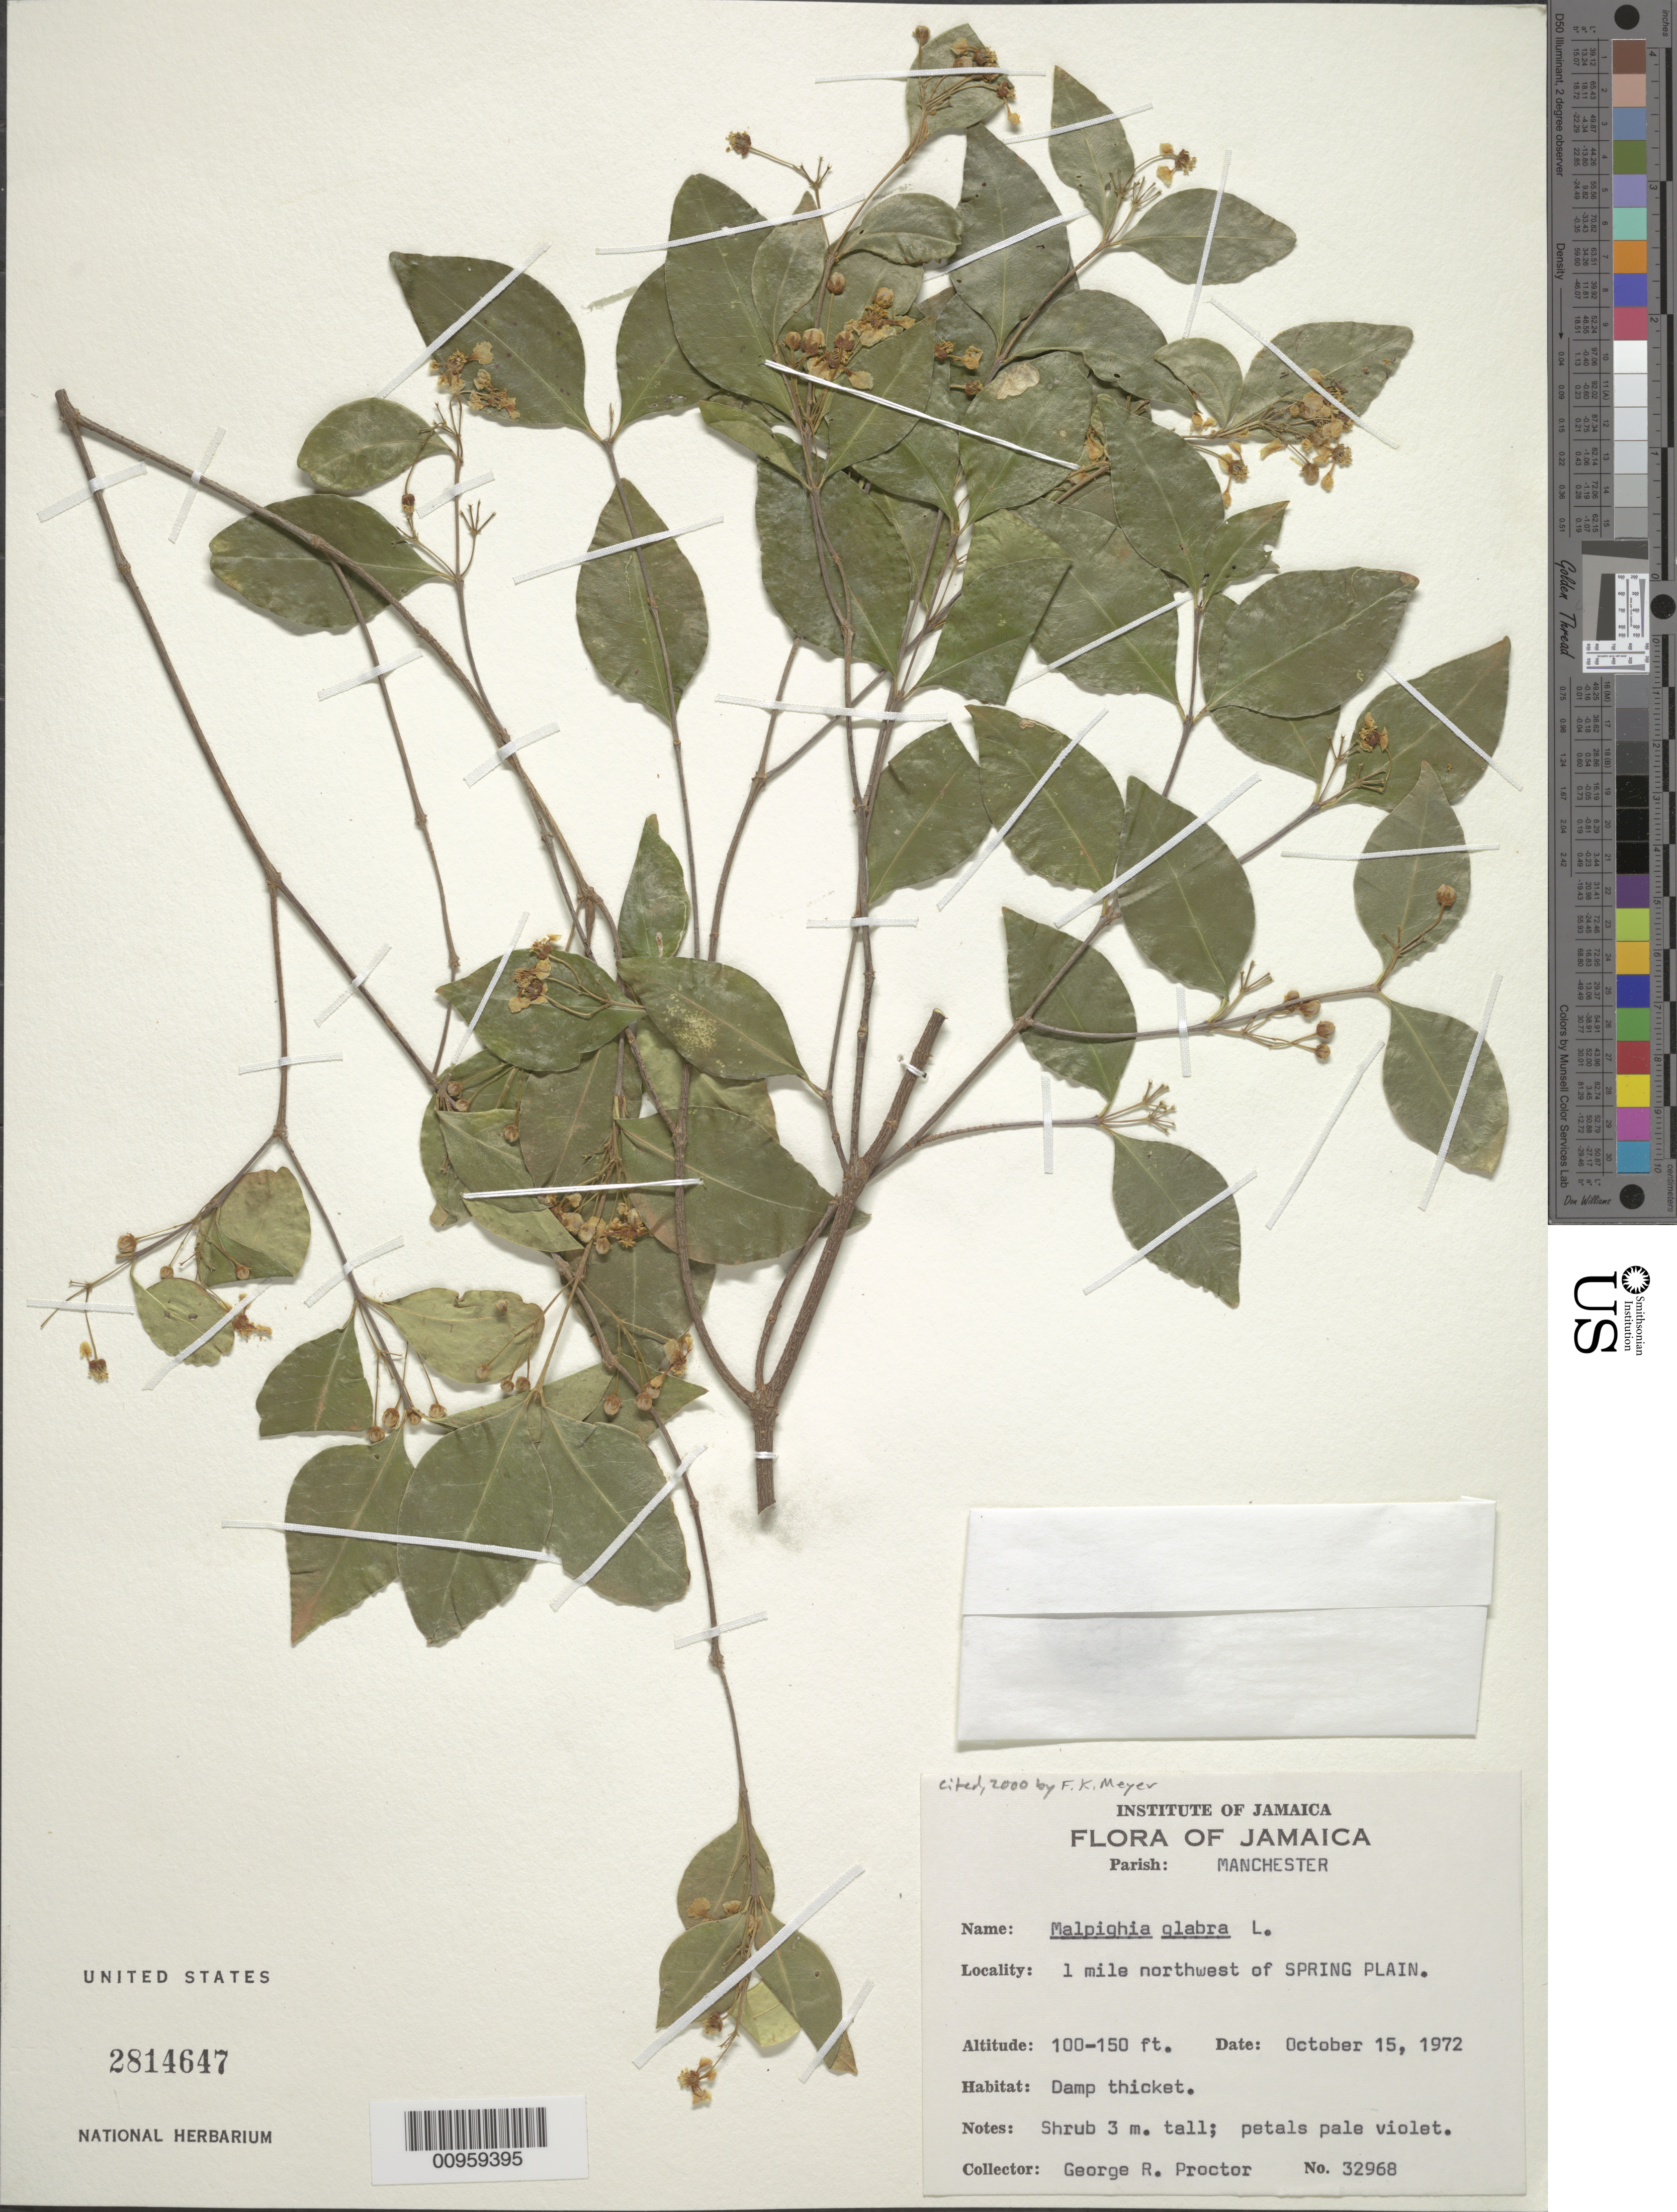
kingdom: Plantae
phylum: Tracheophyta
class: Magnoliopsida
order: Malpighiales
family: Malpighiaceae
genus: Malpighia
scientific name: Malpighia glabra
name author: L.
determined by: Meyer, F. K.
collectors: G. R. Proctor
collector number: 32968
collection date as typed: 15 Oct 1972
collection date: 1972-10-15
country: Jamaica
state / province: Manchester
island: Jamaica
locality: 1 mile NW of Spring Plain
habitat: Deep thicket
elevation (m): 100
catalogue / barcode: US 2814647